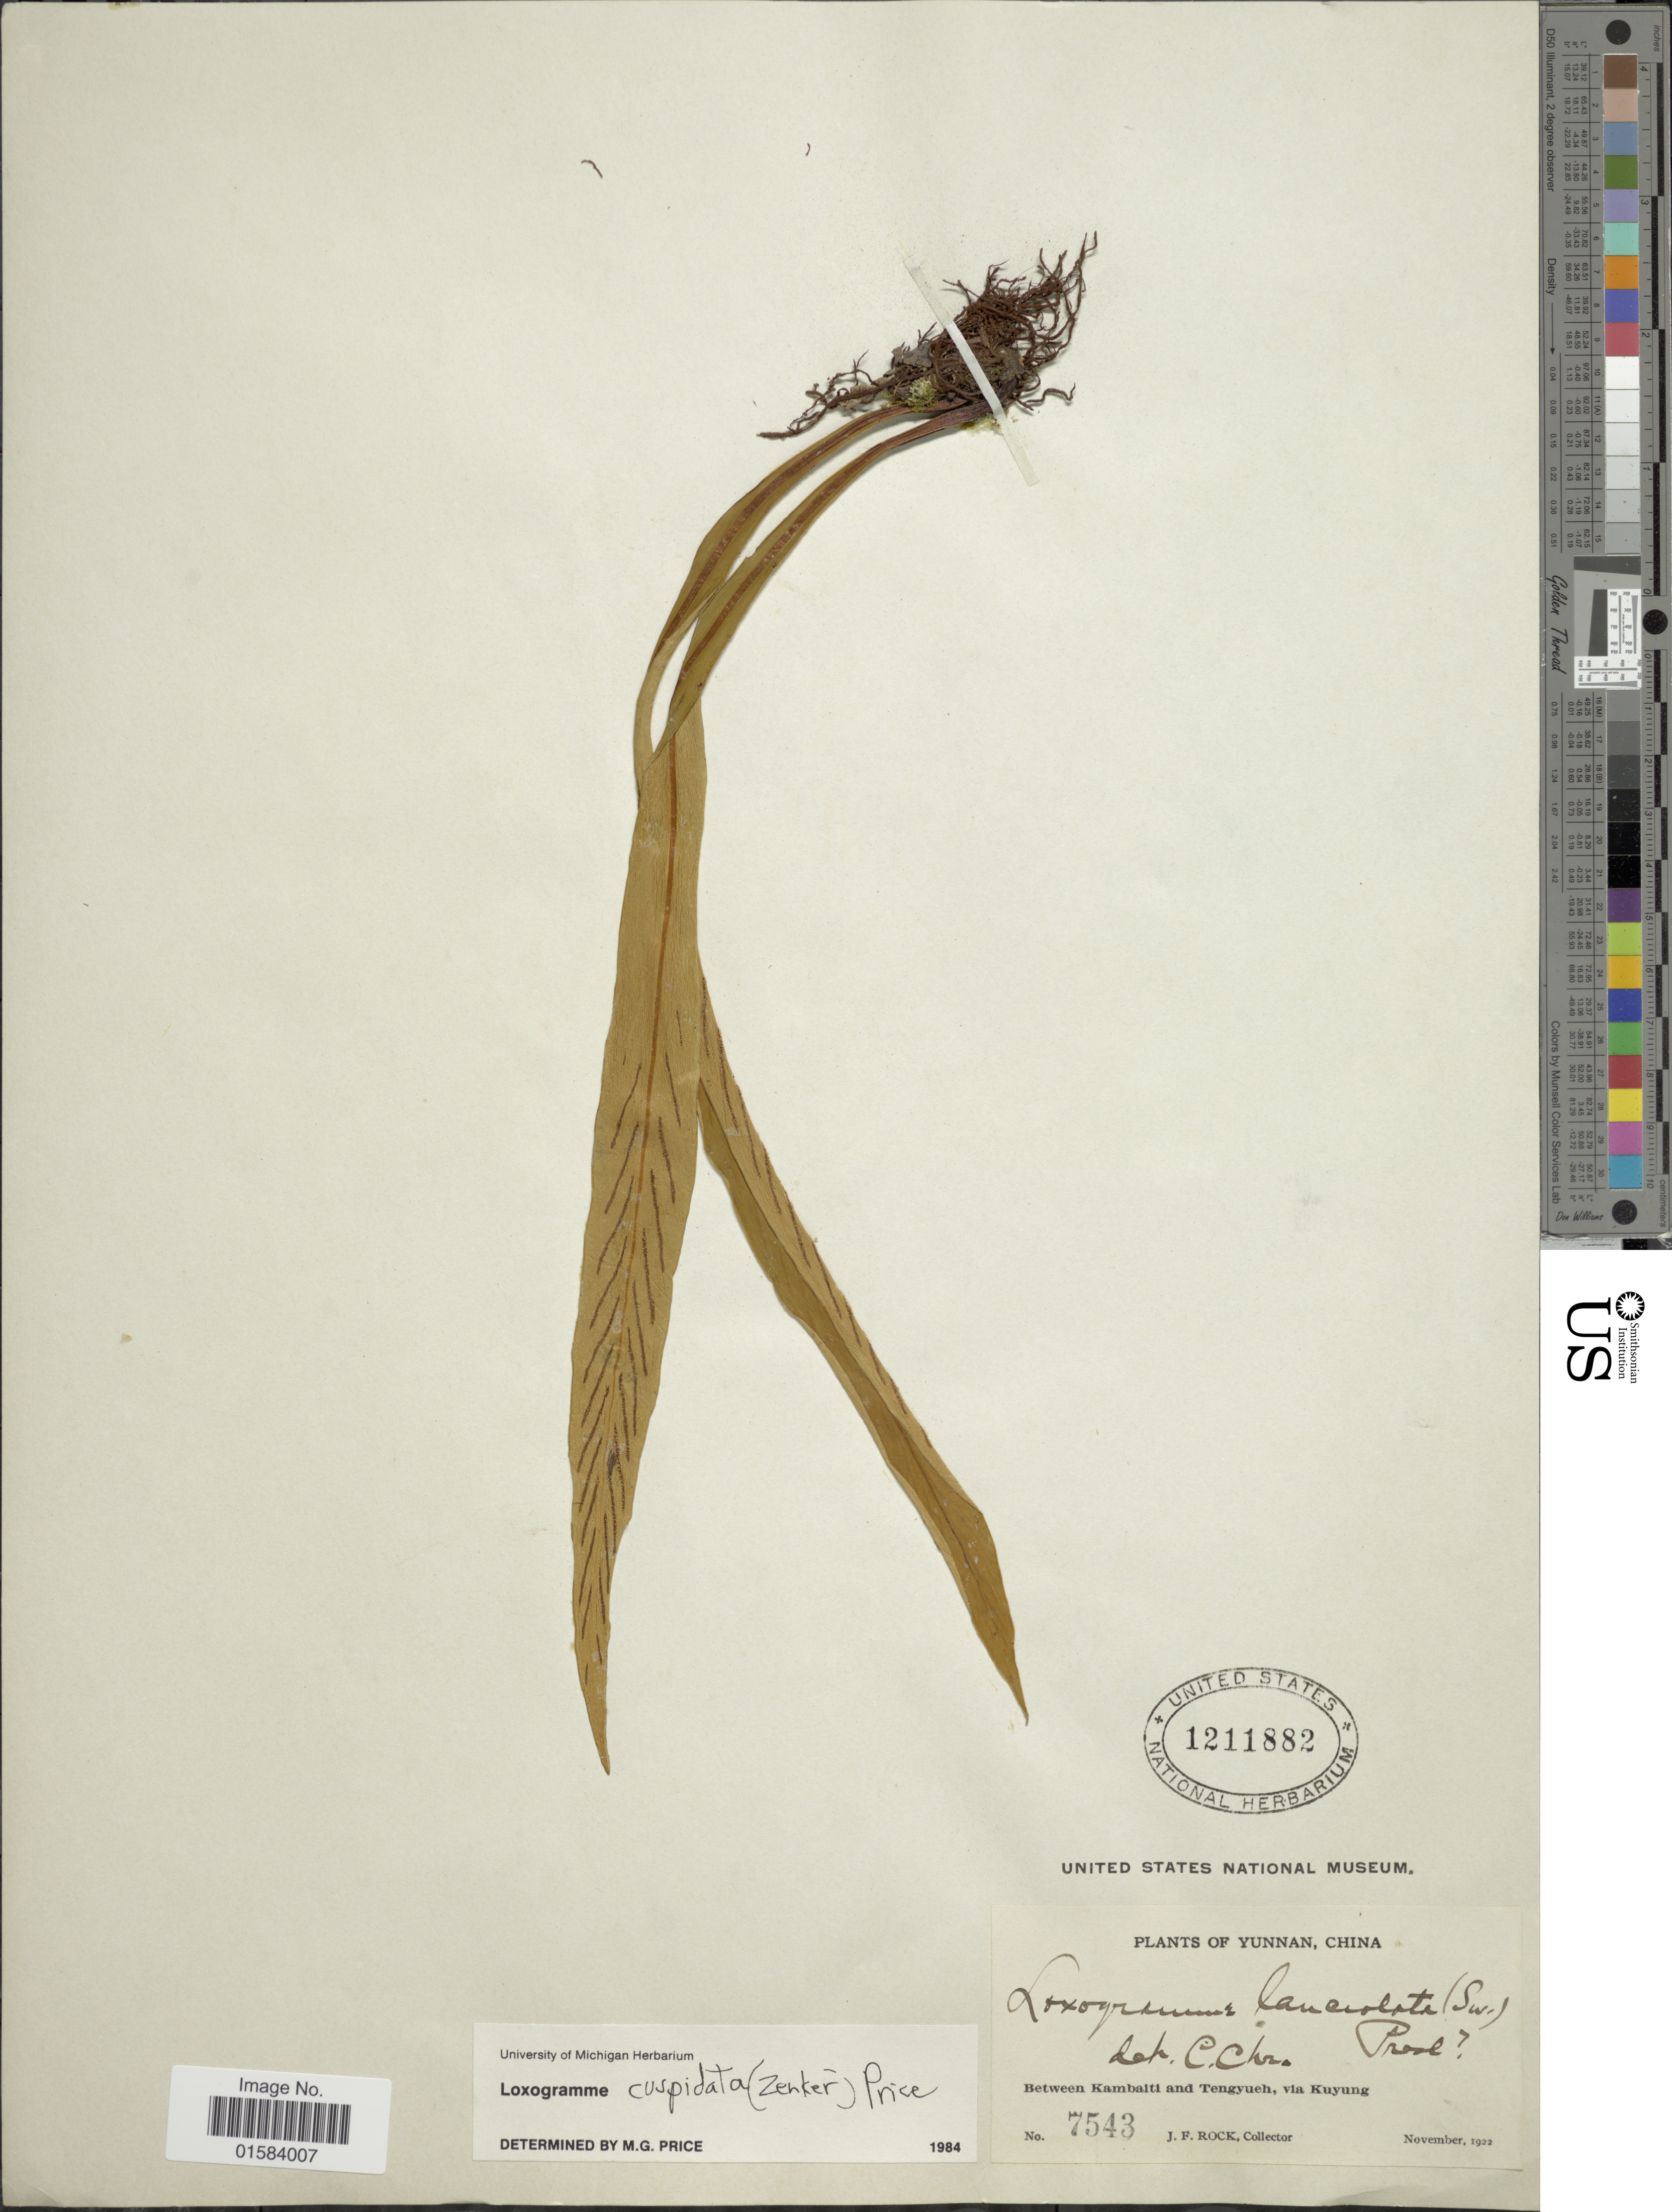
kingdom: Plantae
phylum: Tracheophyta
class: Polypodiopsida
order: Polypodiales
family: Polypodiaceae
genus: Loxogramme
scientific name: Loxogramme cuspidata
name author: (Zenker) M.G. Price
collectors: J. Rock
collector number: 7543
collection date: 1922-11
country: China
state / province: Yunnan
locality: Between Kambaiti and Tengyueh, via Kuyung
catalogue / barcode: US 1211882